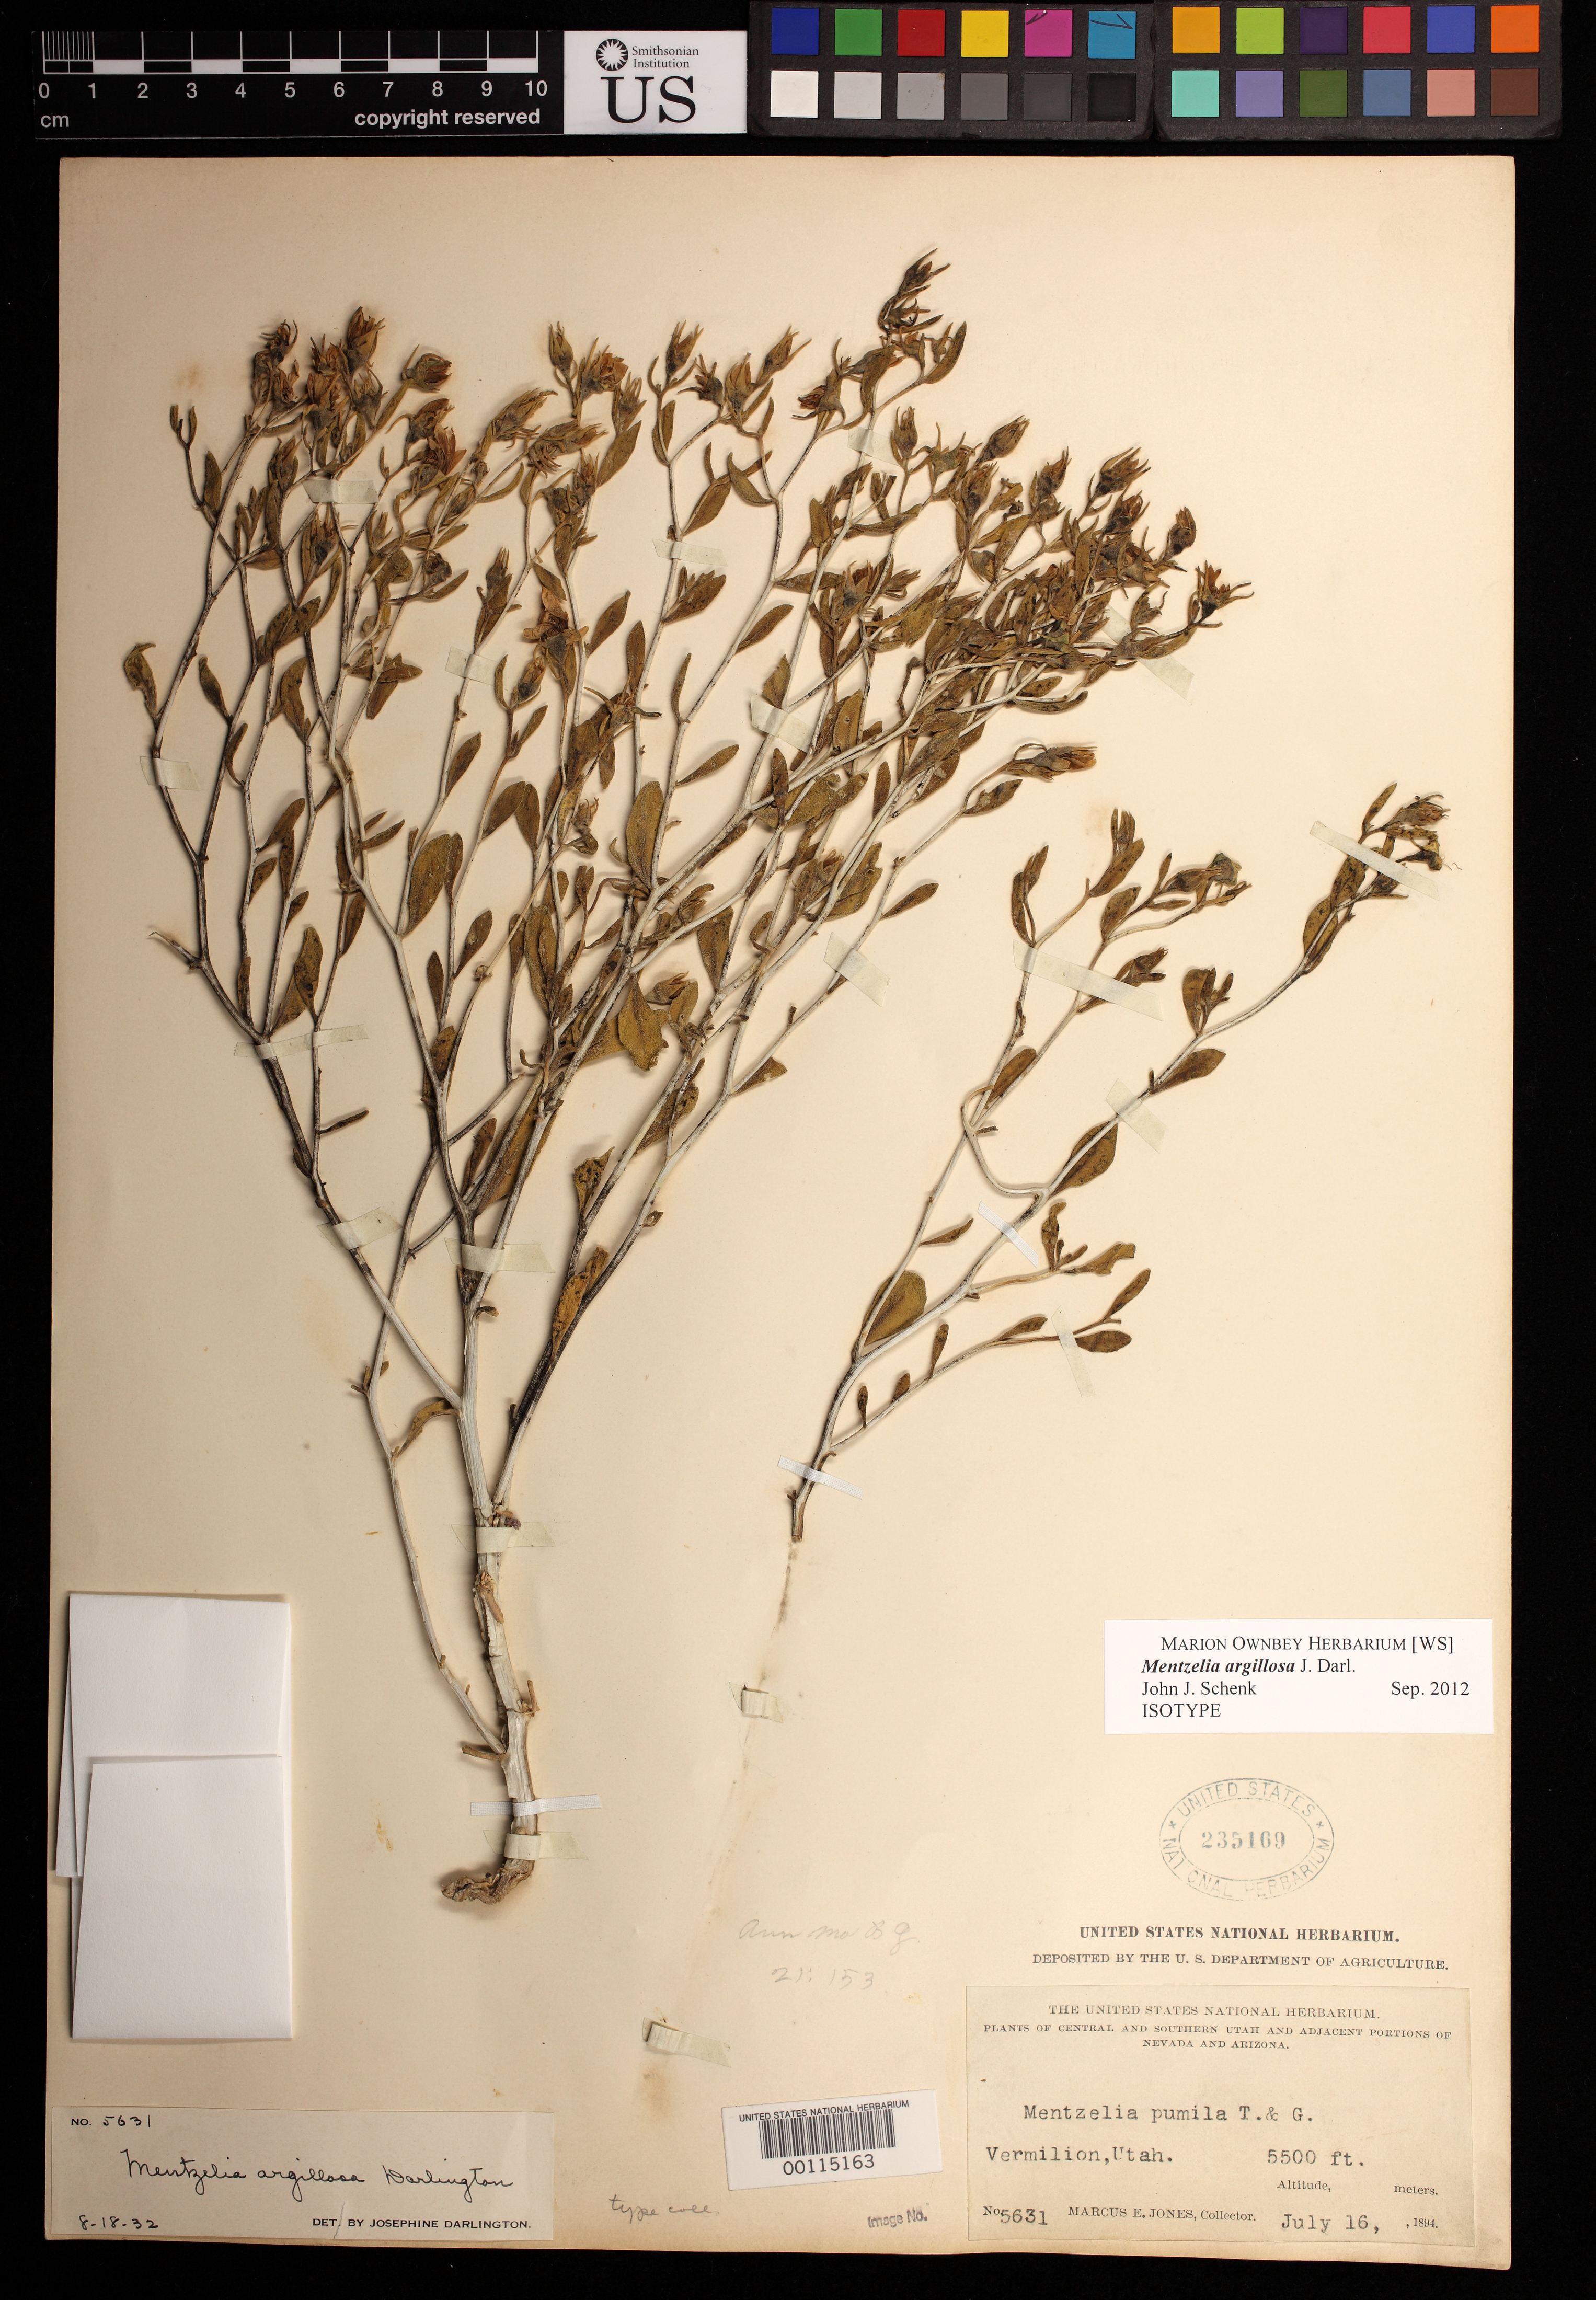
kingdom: Plantae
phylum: Tracheophyta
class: Magnoliopsida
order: Cornales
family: Loasaceae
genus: Mentzelia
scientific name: Mentzelia argillosa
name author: J. Darl.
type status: Isotype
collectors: M. E. Jones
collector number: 5631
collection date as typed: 16 Jul 1894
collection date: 1894-07-16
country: United States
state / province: Utah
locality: Vermilion.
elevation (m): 1676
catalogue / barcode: US 235169